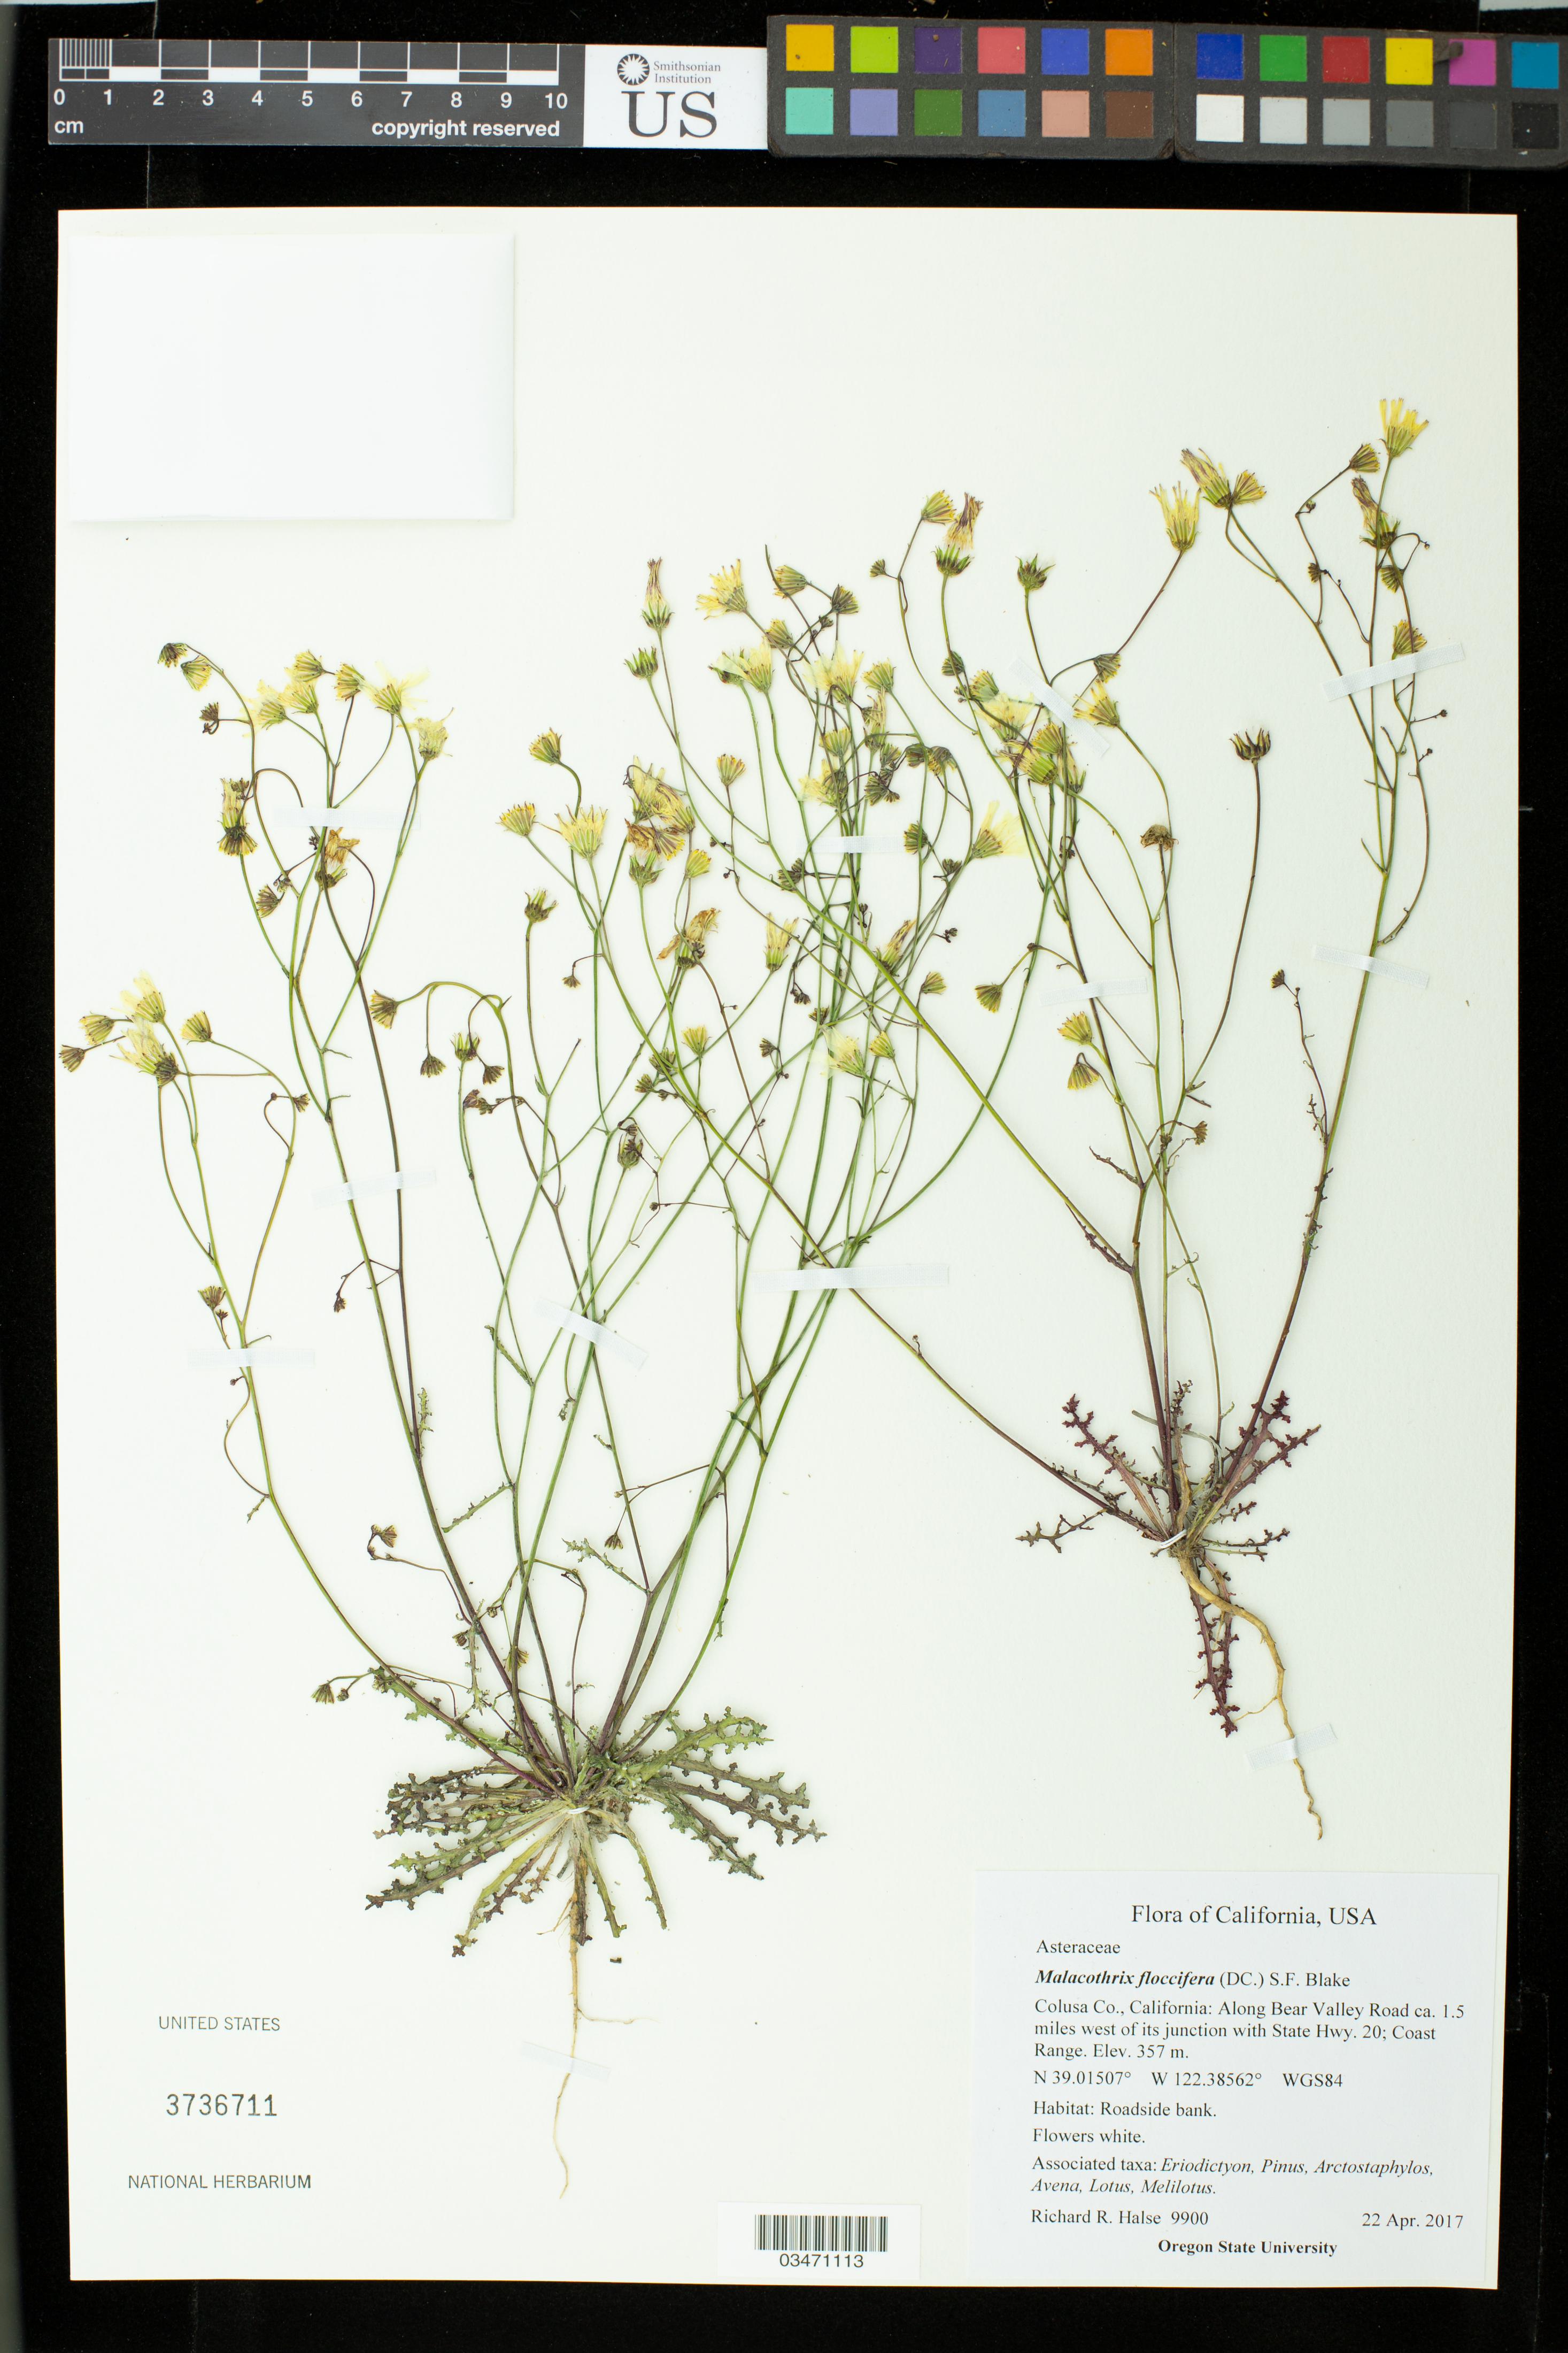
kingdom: Plantae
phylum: Tracheophyta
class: Magnoliopsida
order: Asterales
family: Asteraceae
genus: Malacothrix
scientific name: Malacothrix floccifera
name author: (DC.) S.F. Blake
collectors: R. Halse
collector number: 9900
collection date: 2017-04-22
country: United States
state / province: California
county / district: Colusa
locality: Along Bear Valley Road ca. 1.5 miles west of its junction with State Hwy. 20.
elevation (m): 357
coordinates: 39.01507 N, 122.38562 W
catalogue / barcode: US 3736711